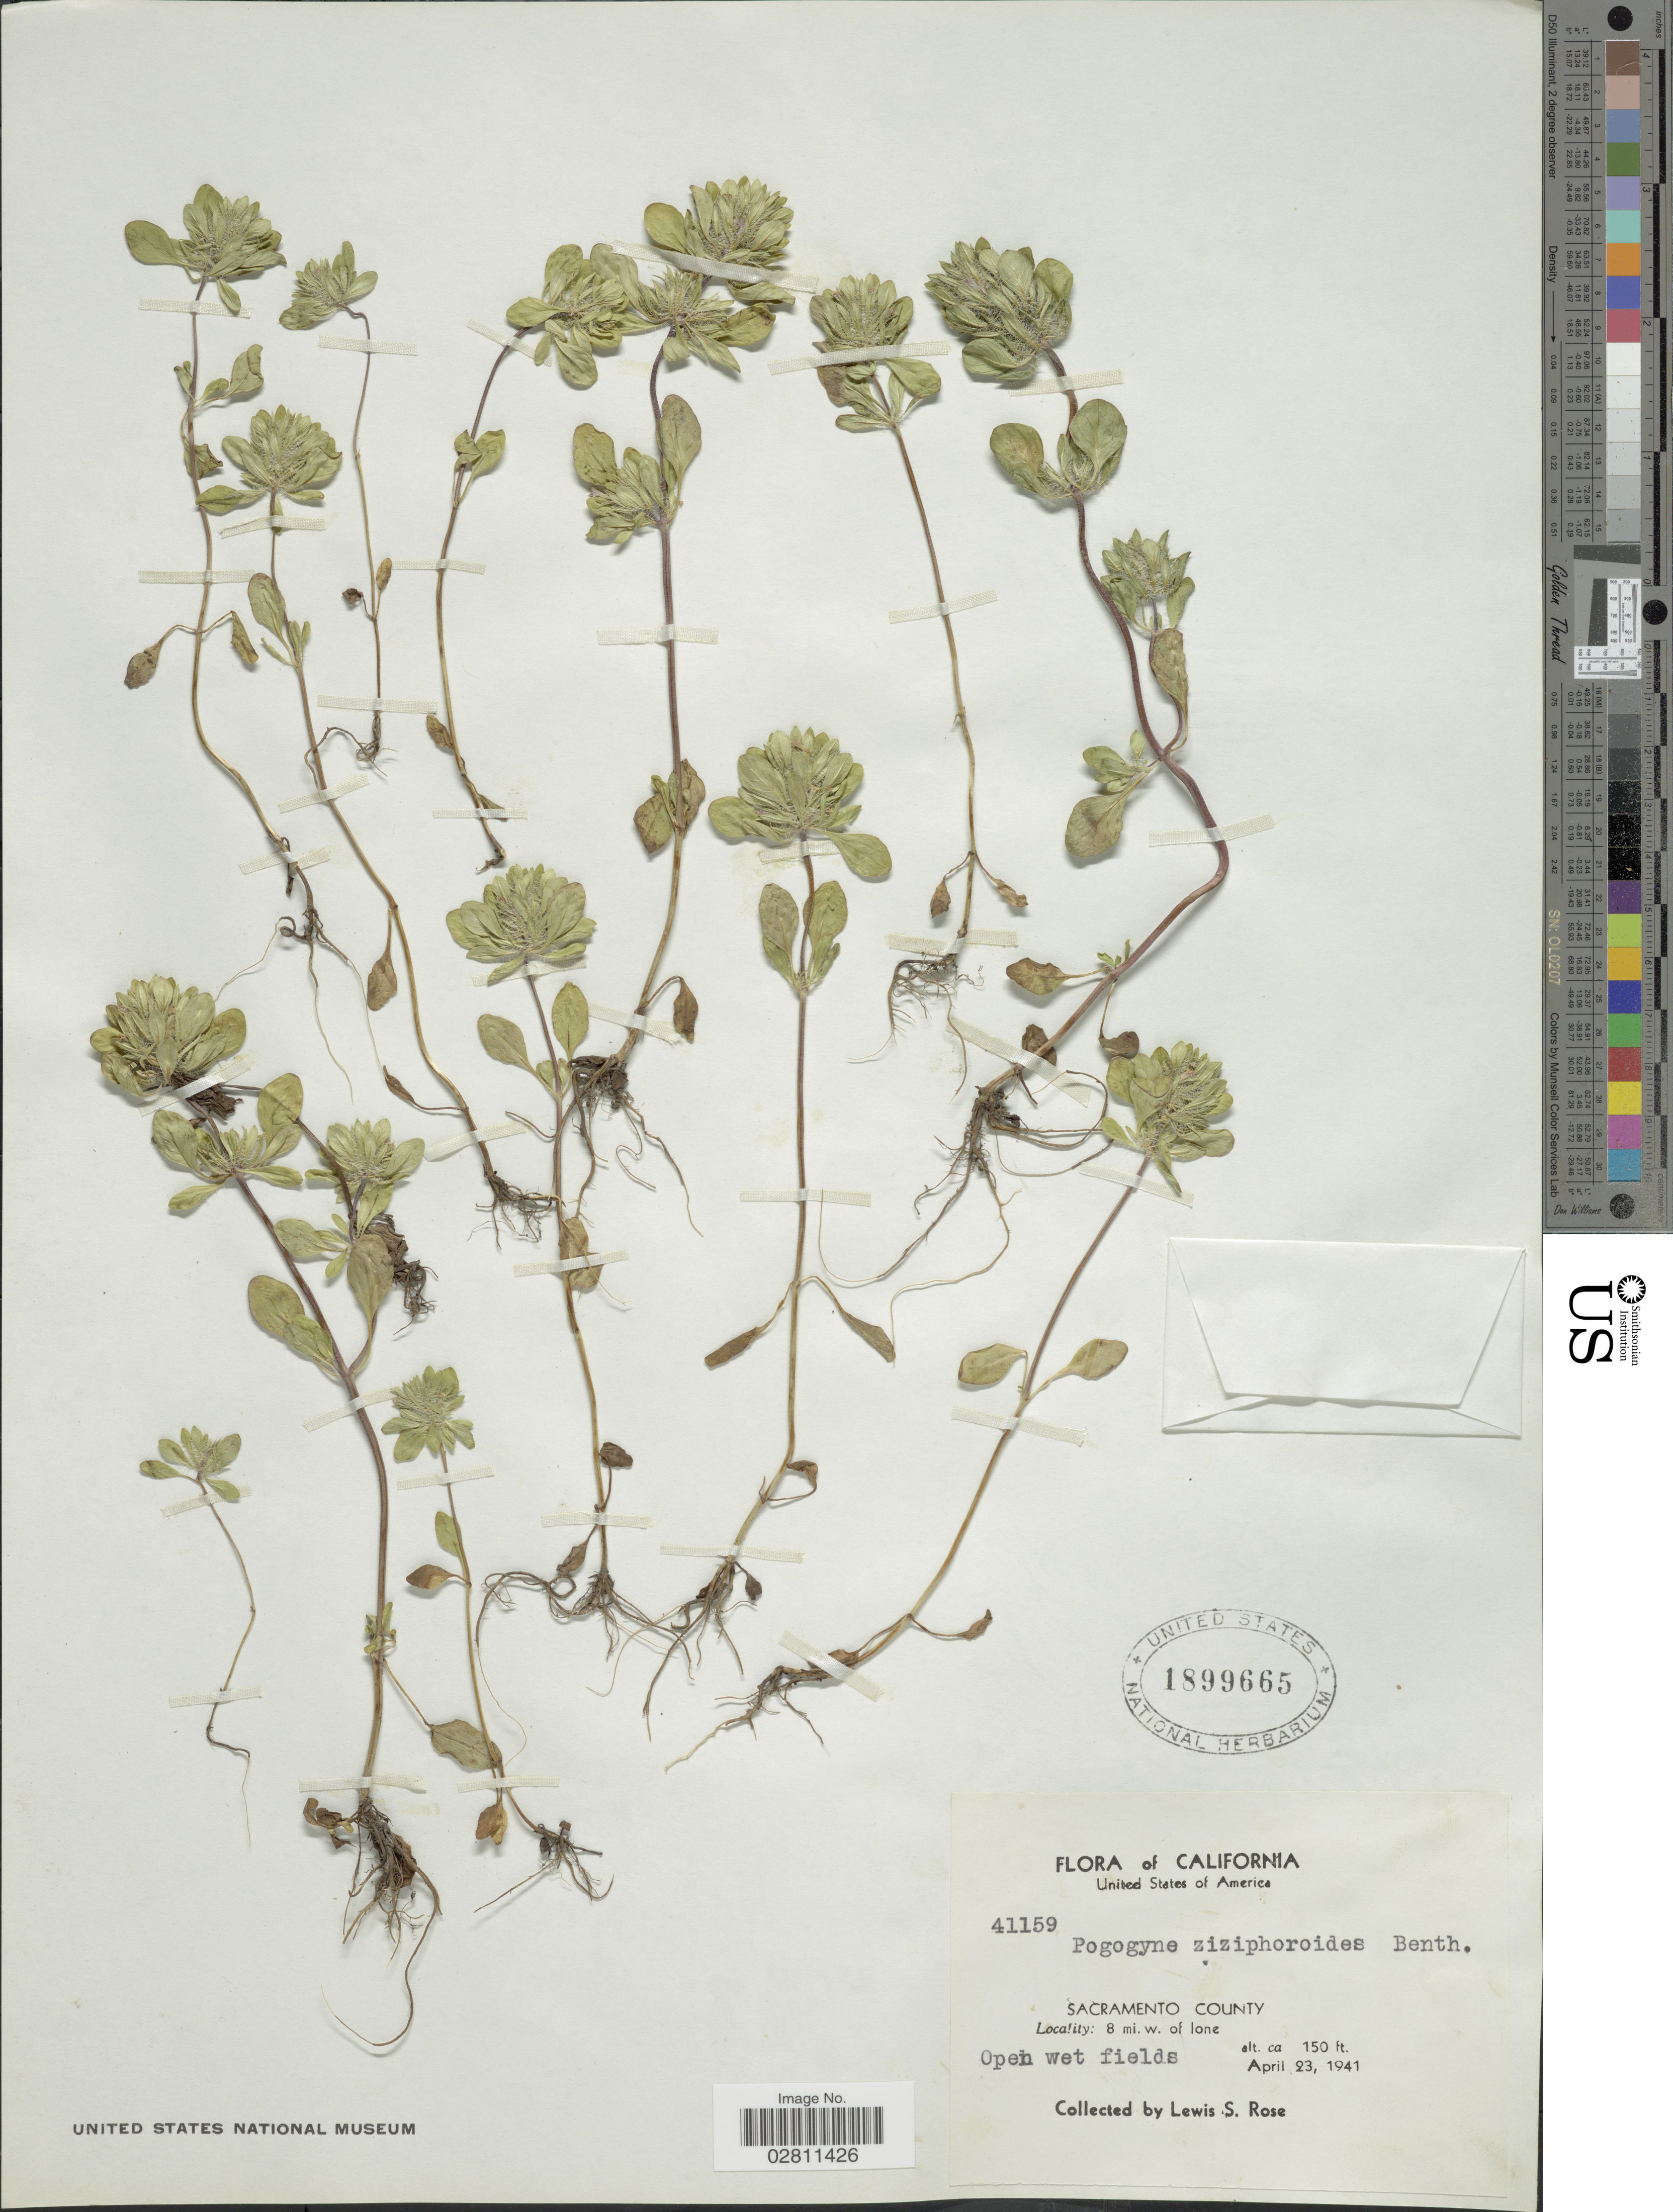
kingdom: Plantae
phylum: Tracheophyta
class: Magnoliopsida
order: Lamiales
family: Lamiaceae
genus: Pogogyne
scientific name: Pogogyne ziziphoroides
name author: Benth.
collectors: L. S. Rose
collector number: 41159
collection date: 1941-04-23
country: United States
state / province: California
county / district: Sacramento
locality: Sacramento County. 8 mi. w. of Ione.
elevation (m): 46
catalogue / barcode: US 1899665